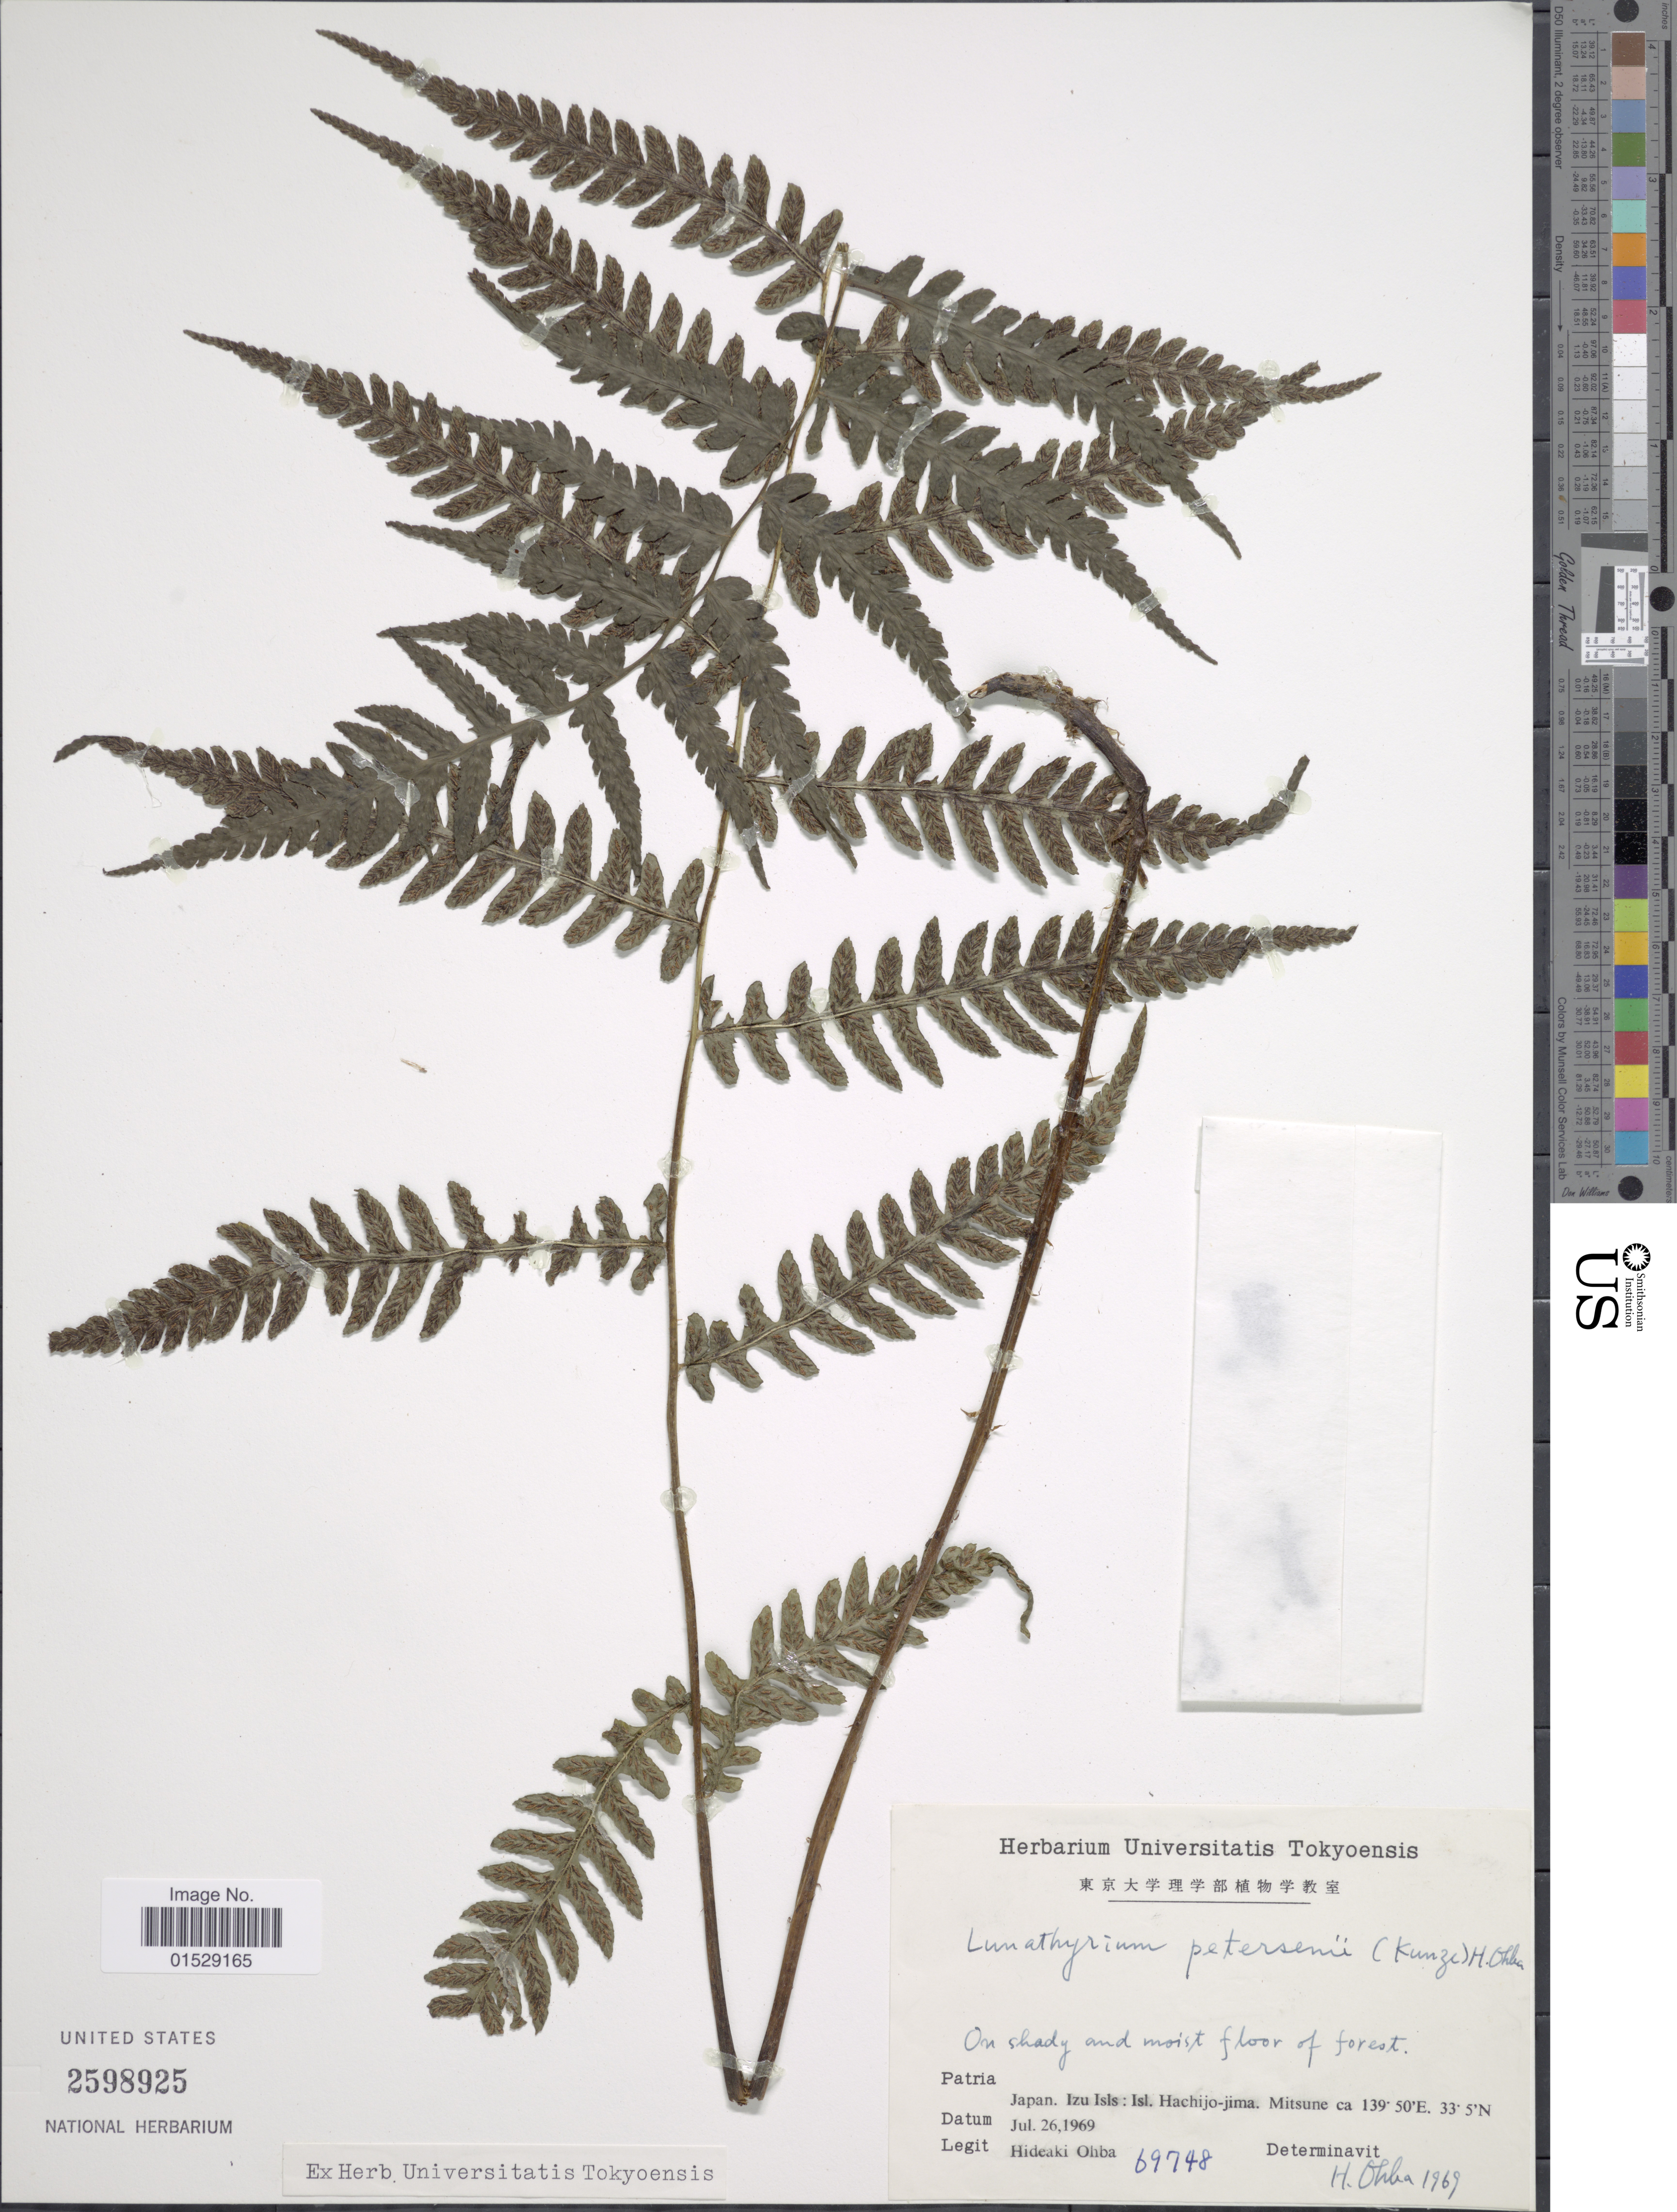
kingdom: Plantae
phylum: Tracheophyta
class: Polypodiopsida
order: Polypodiales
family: Athyriaceae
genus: Deparia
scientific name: Deparia petersenii var. petersenii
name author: (Kunze) M. Kato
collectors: H. Ohba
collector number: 69748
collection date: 1969-07-26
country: Japan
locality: Japan, Izu Isls: Isl. Hachijo-jima, Mitsune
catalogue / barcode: US 2598925